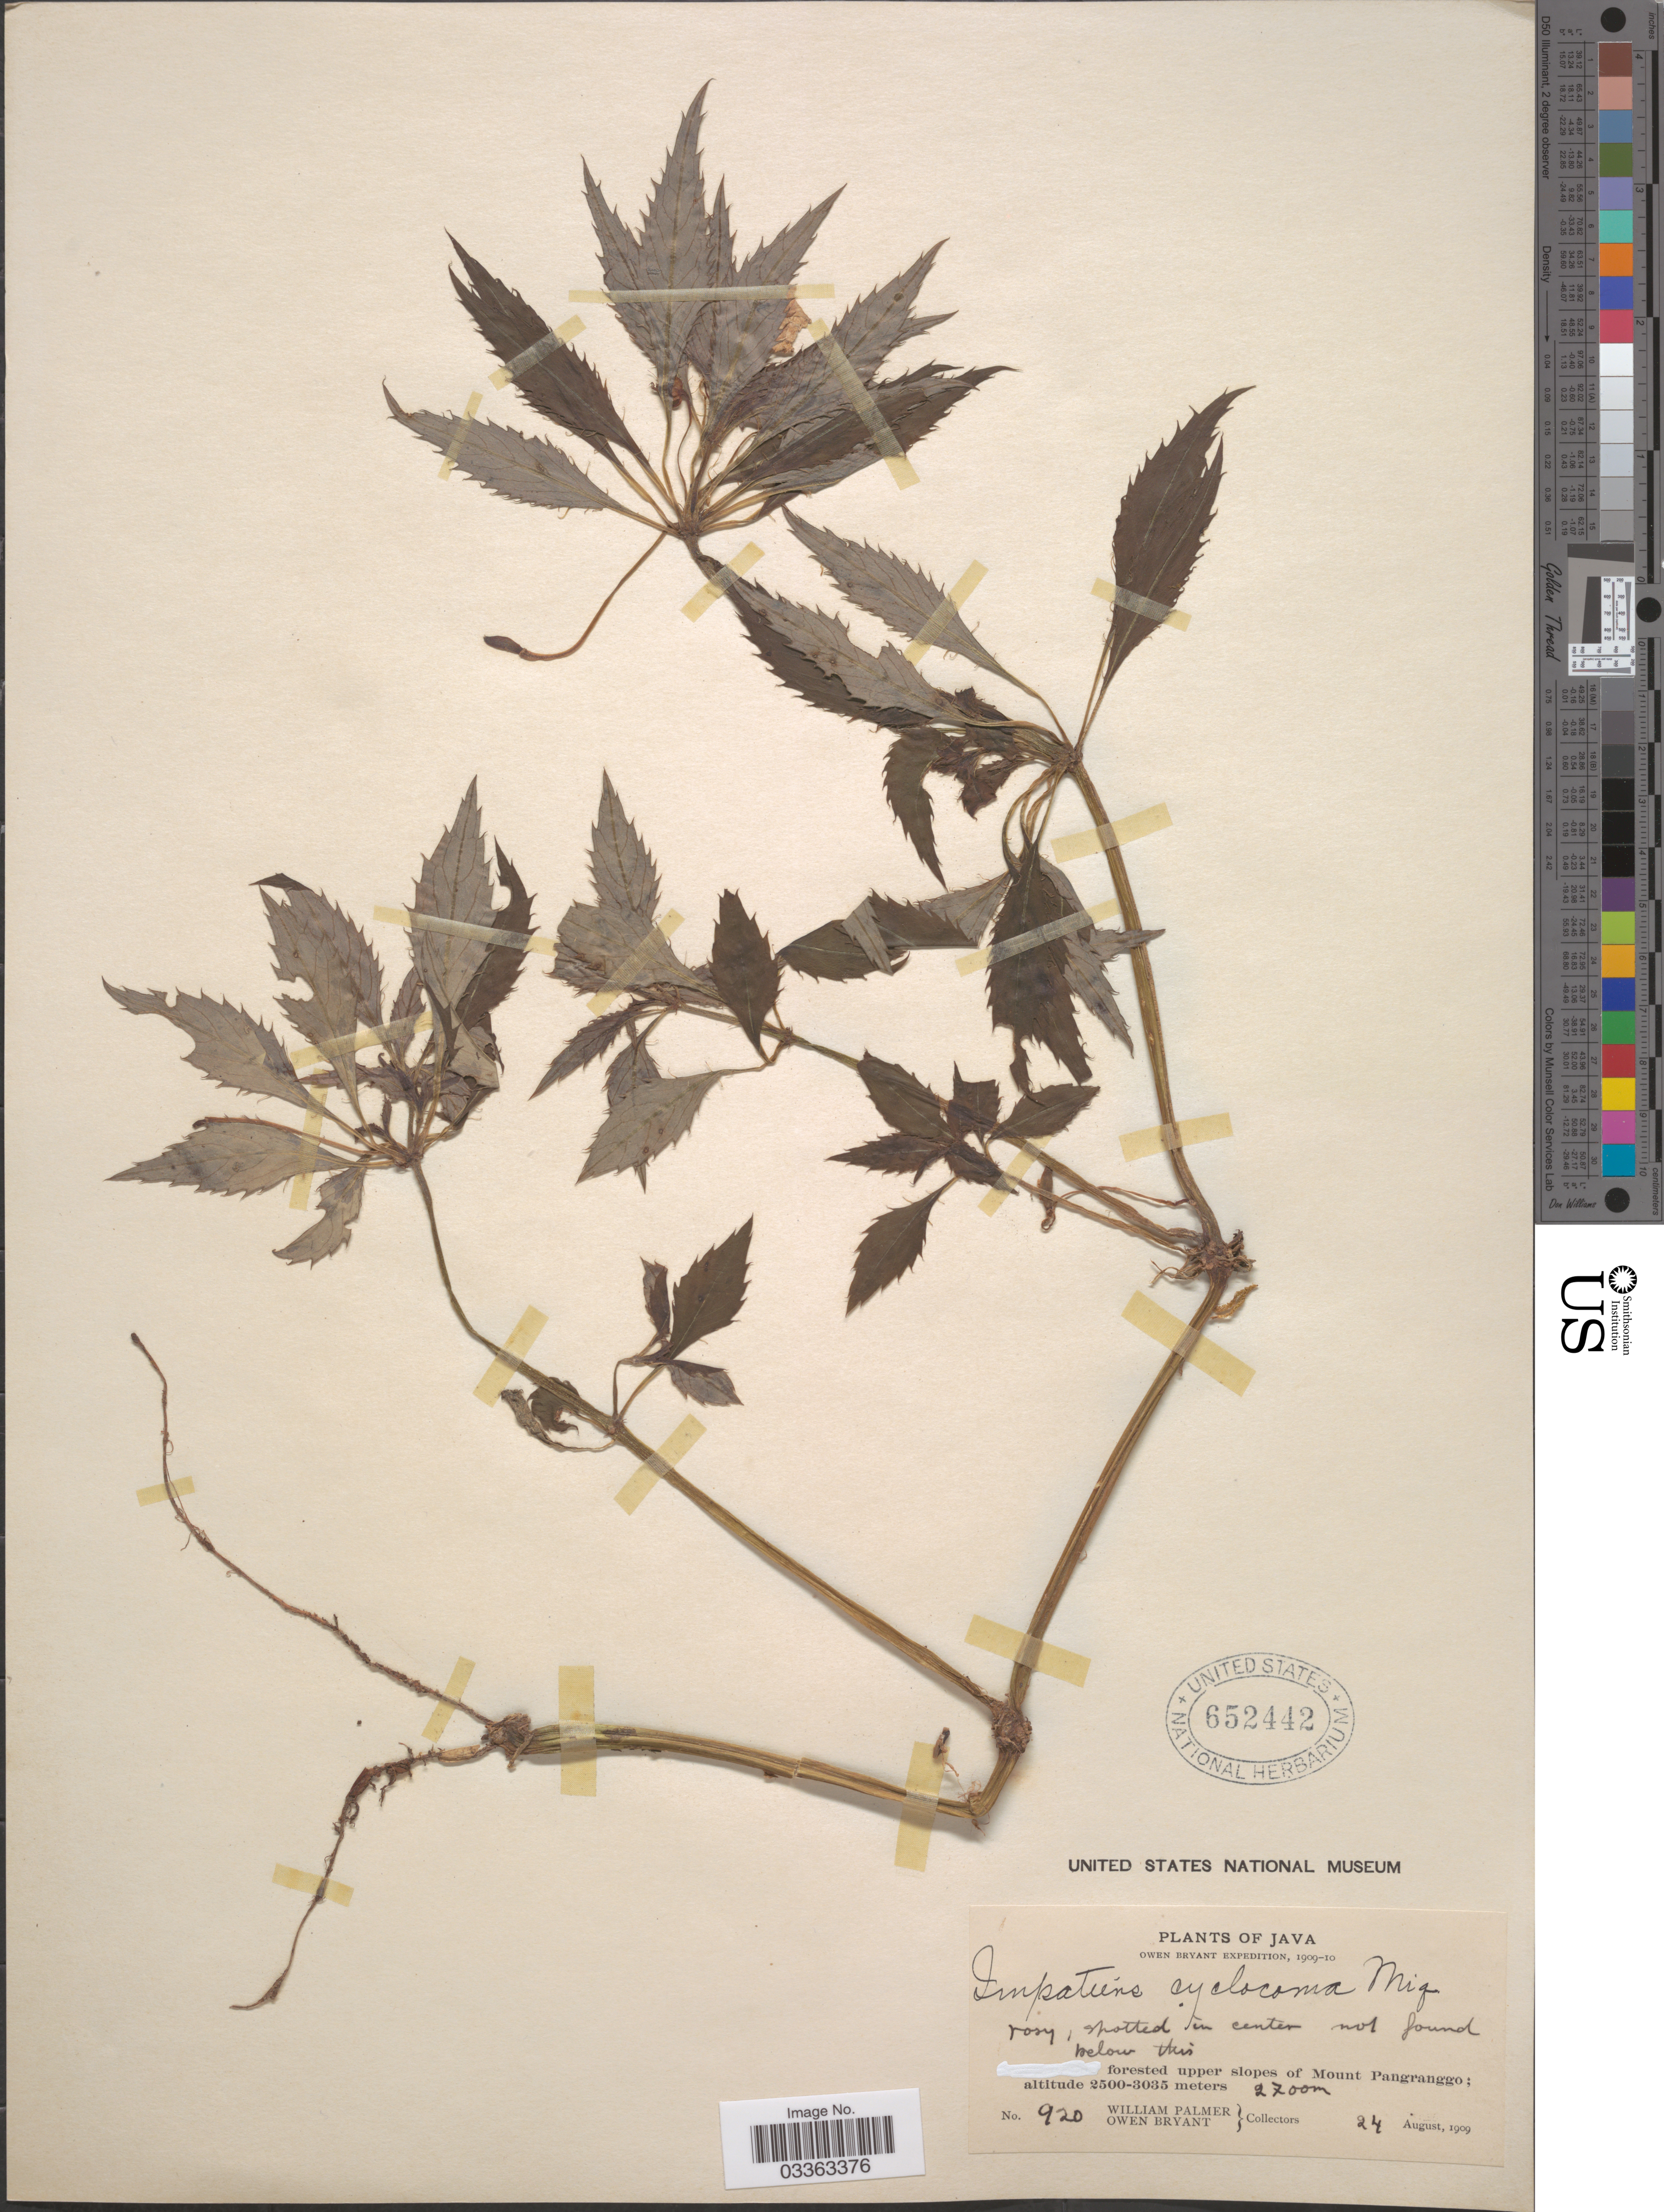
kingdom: Plantae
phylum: Tracheophyta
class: Magnoliopsida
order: Ericales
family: Balsaminaceae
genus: Impatiens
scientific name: Impatiens cyclocoma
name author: Miq.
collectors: W. Palmer & O. Bryant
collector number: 920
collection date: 1909-08-24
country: Indonesia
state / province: Java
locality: Below this forested upper slopes of Mount Pangranggo.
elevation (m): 2700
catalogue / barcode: US 652442